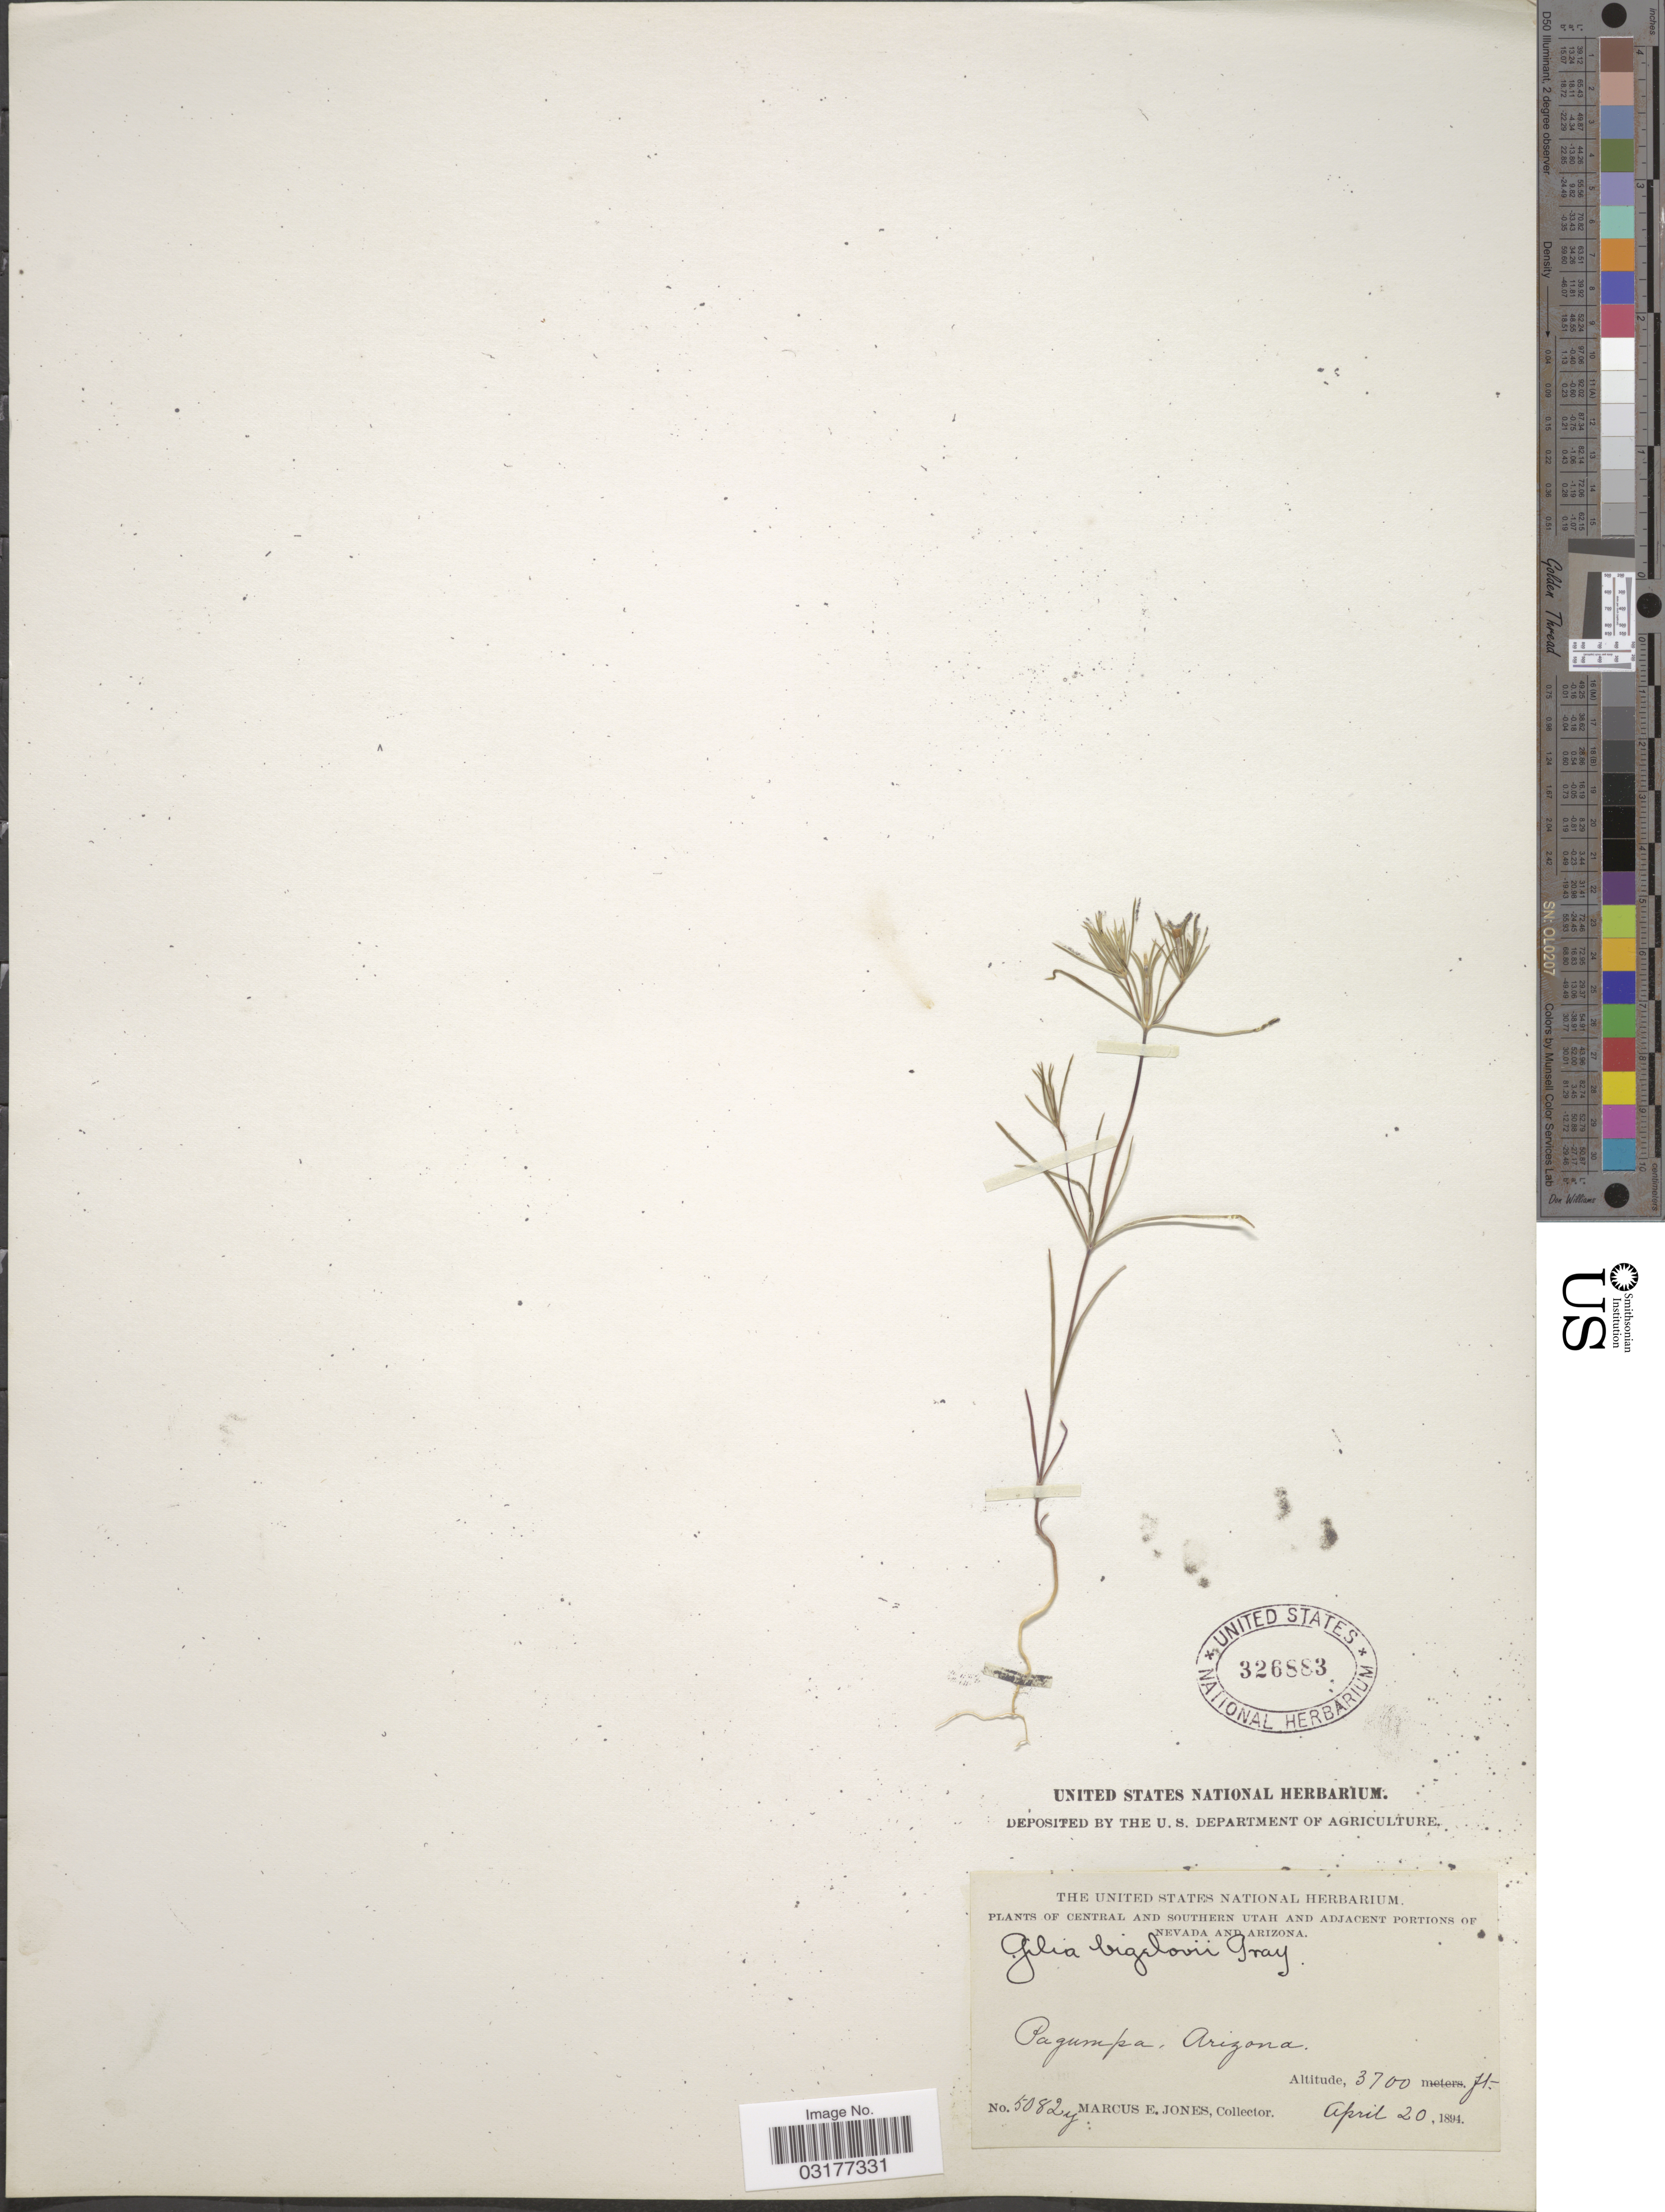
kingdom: Plantae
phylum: Tracheophyta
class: Magnoliopsida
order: Ericales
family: Polemoniaceae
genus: Linanthus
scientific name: Linanthus bigelovii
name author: (A. Gray) Greene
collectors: M. E. Jones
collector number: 5082 y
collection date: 1894-04-20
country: United States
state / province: Arizona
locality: Pagumpa. Adjacent portions of Arizona.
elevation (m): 1128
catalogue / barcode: US 326883